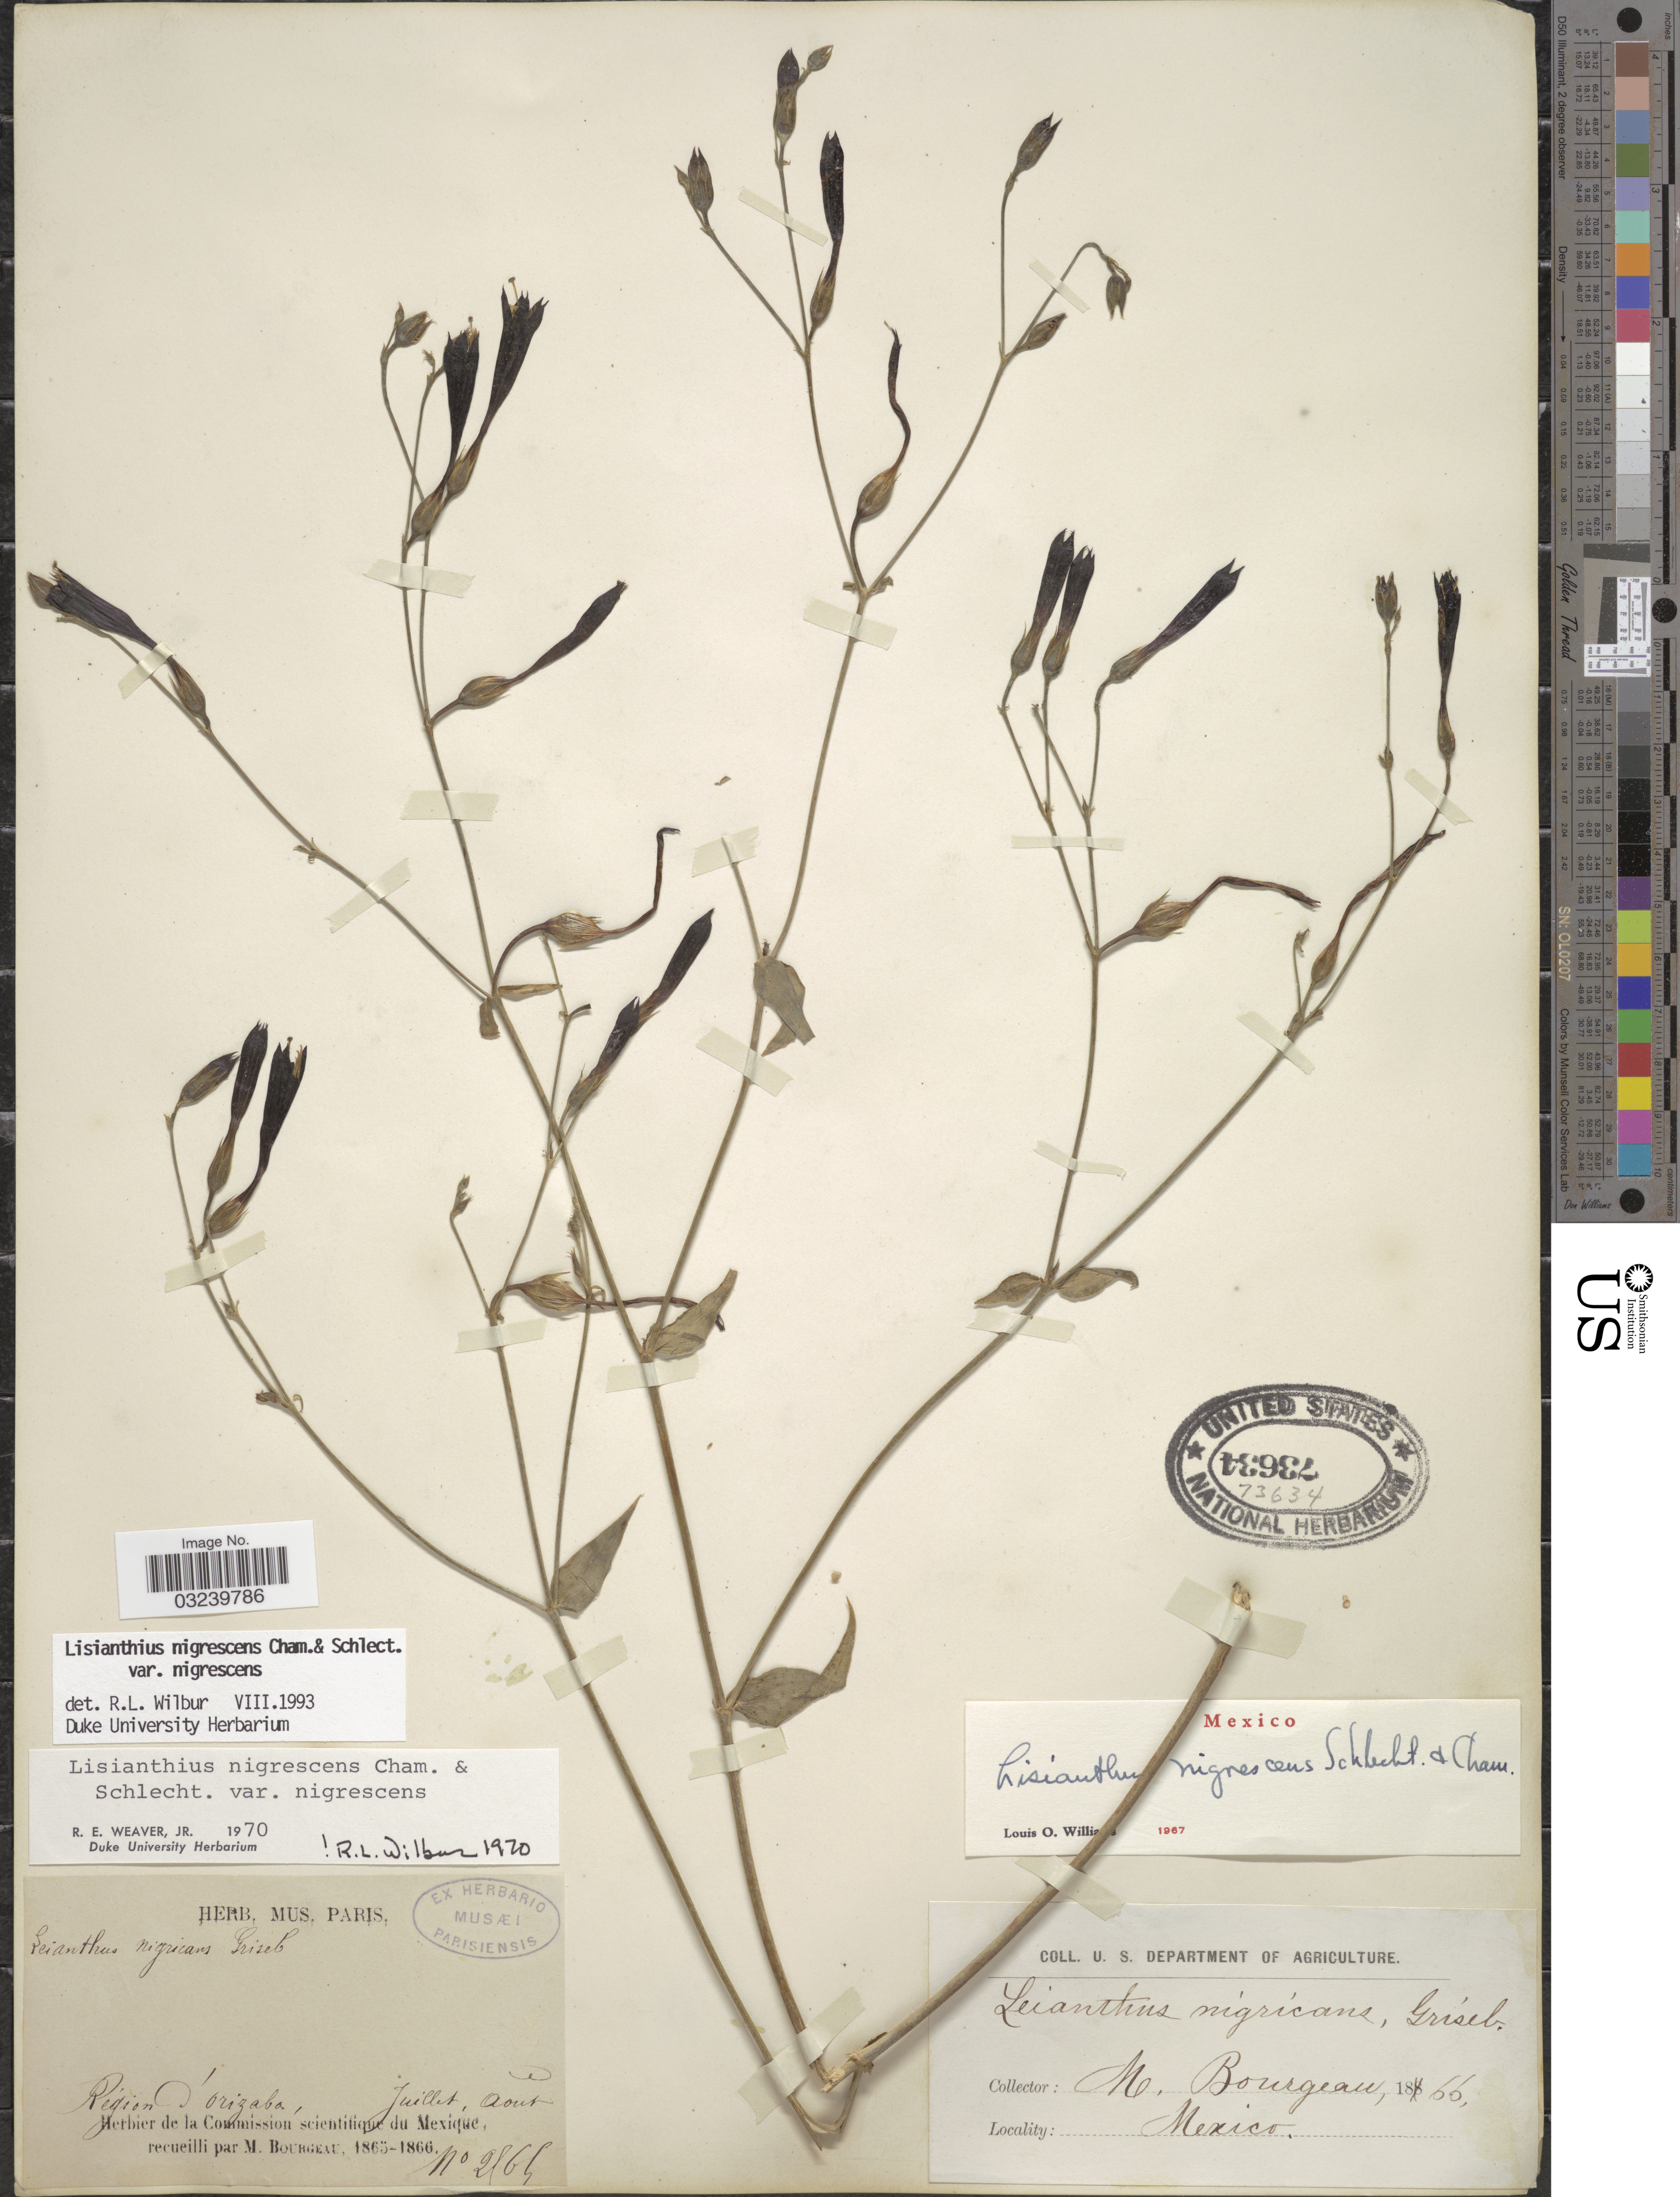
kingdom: Plantae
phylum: Tracheophyta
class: Magnoliopsida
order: Gentianales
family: Gentianaceae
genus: Lisianthius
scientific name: Lisianthius nigrescens var. nigrescens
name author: Schltdl. & Cham.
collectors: M. Bourgeau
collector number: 2866*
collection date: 1866-07/1866-08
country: Mexico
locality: Région d'Orizaba.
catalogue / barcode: US 73634